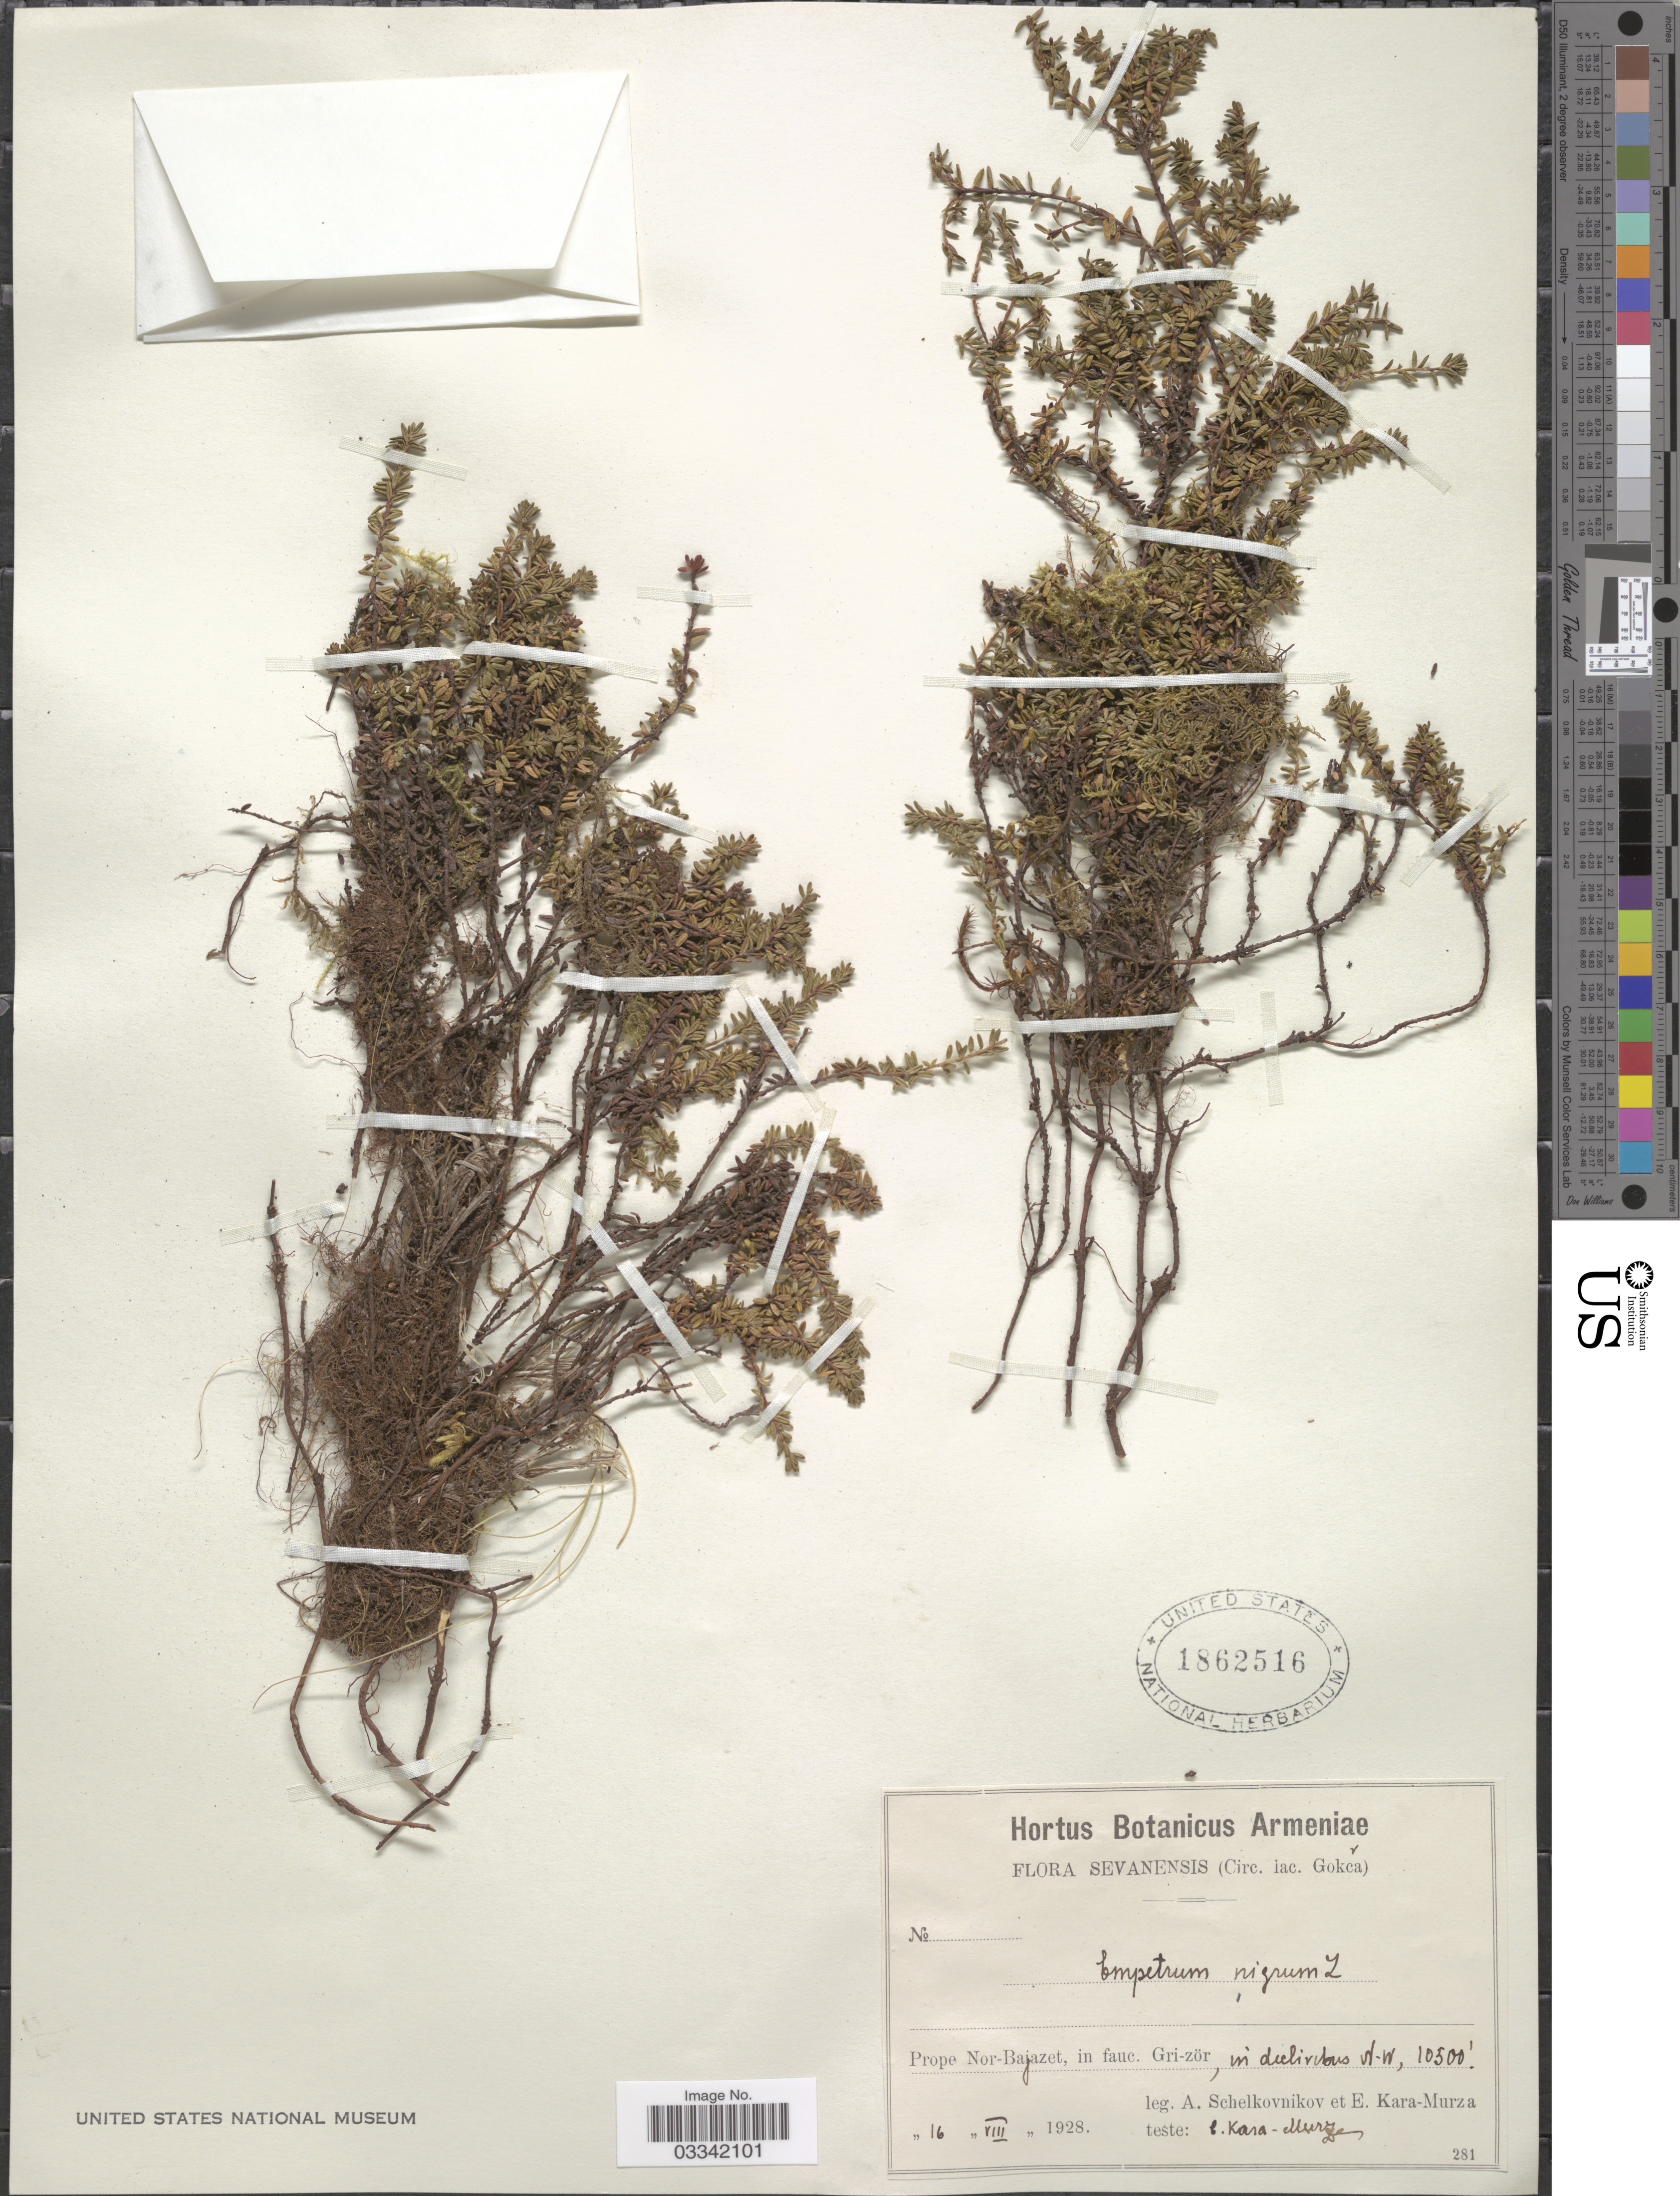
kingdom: Plantae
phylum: Tracheophyta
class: Magnoliopsida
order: Ericales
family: Ericaceae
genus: Empetrum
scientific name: Empetrum nigrum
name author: L.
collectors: A. B. Schelkovnikov & E. Kara-Murza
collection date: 1928-08-16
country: Armenia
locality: Sevanensis (Cir. iac. Gokca), Prope Nor-Bajazet, in fauc. Gri-zör.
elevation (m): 3200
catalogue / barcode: US 1862516